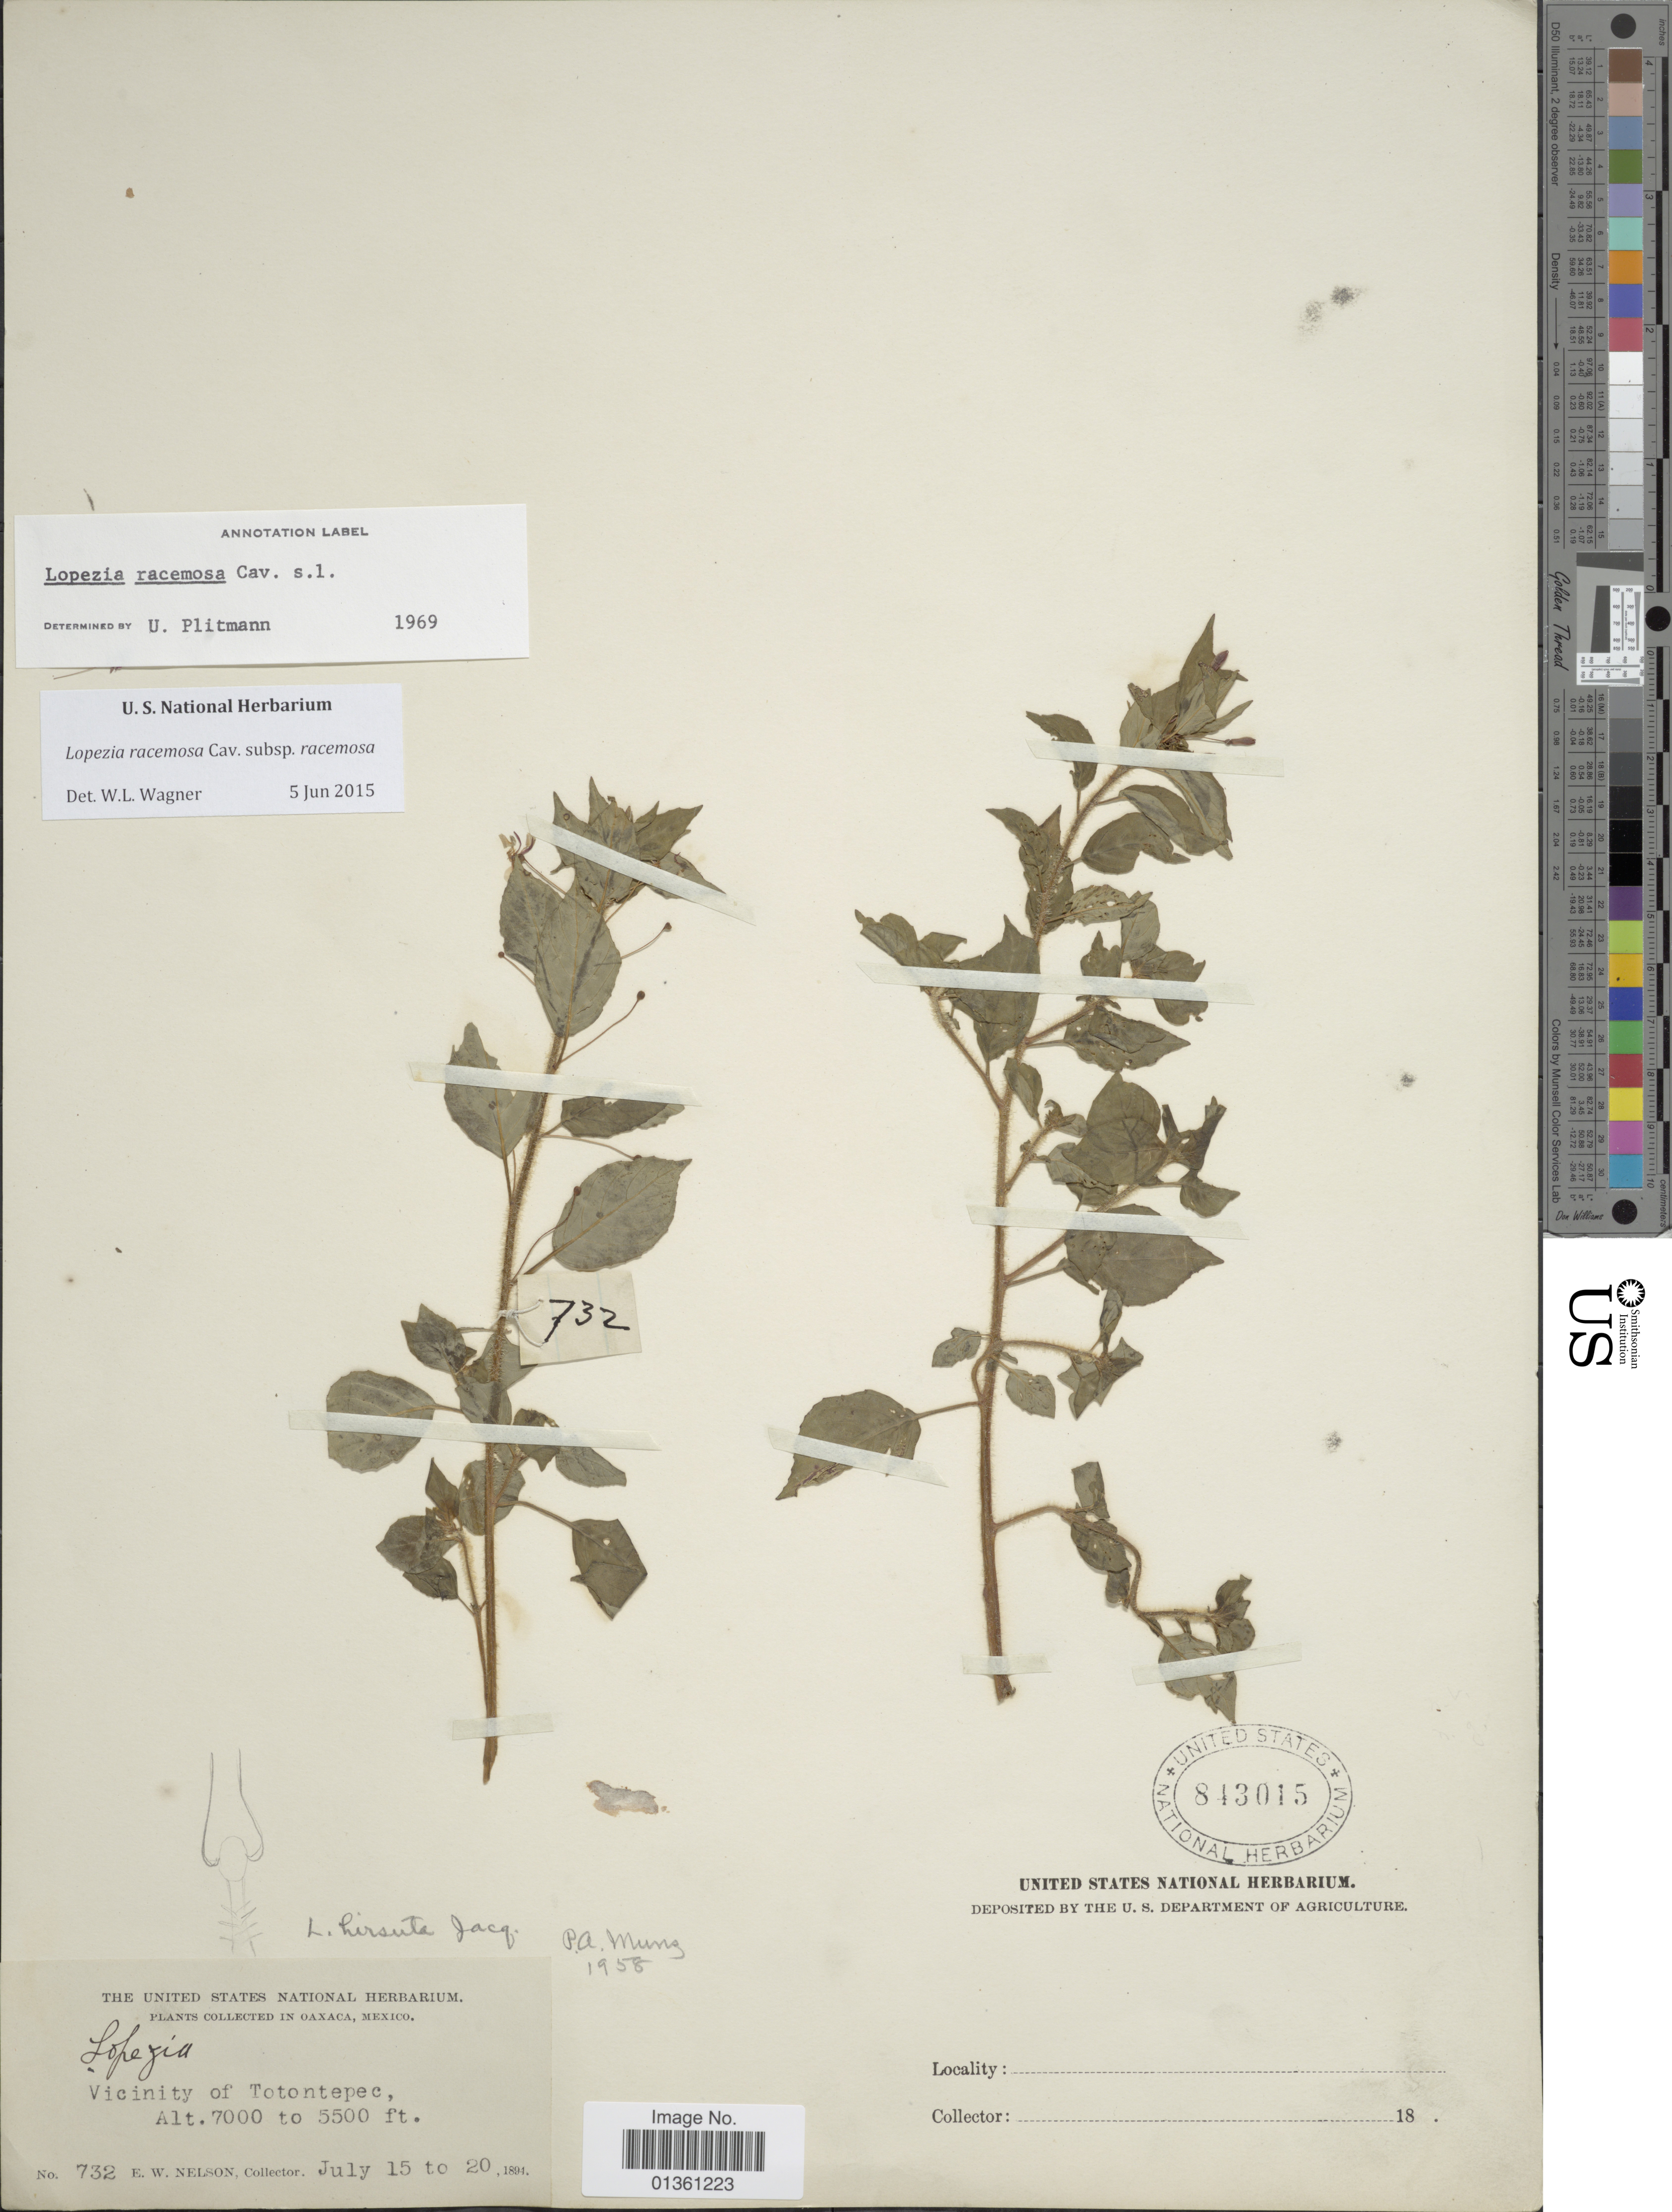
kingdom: Plantae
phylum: Tracheophyta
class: Magnoliopsida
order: Myrtales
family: Onagraceae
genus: Lopezia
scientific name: Lopezia racemosa subsp. racemosa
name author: Cav.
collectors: E. W. Nelson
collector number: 732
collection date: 1894-07-15/1894-07-20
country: Mexico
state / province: Oaxaca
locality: Vicinity of Totontepec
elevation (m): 1676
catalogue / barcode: US 843015